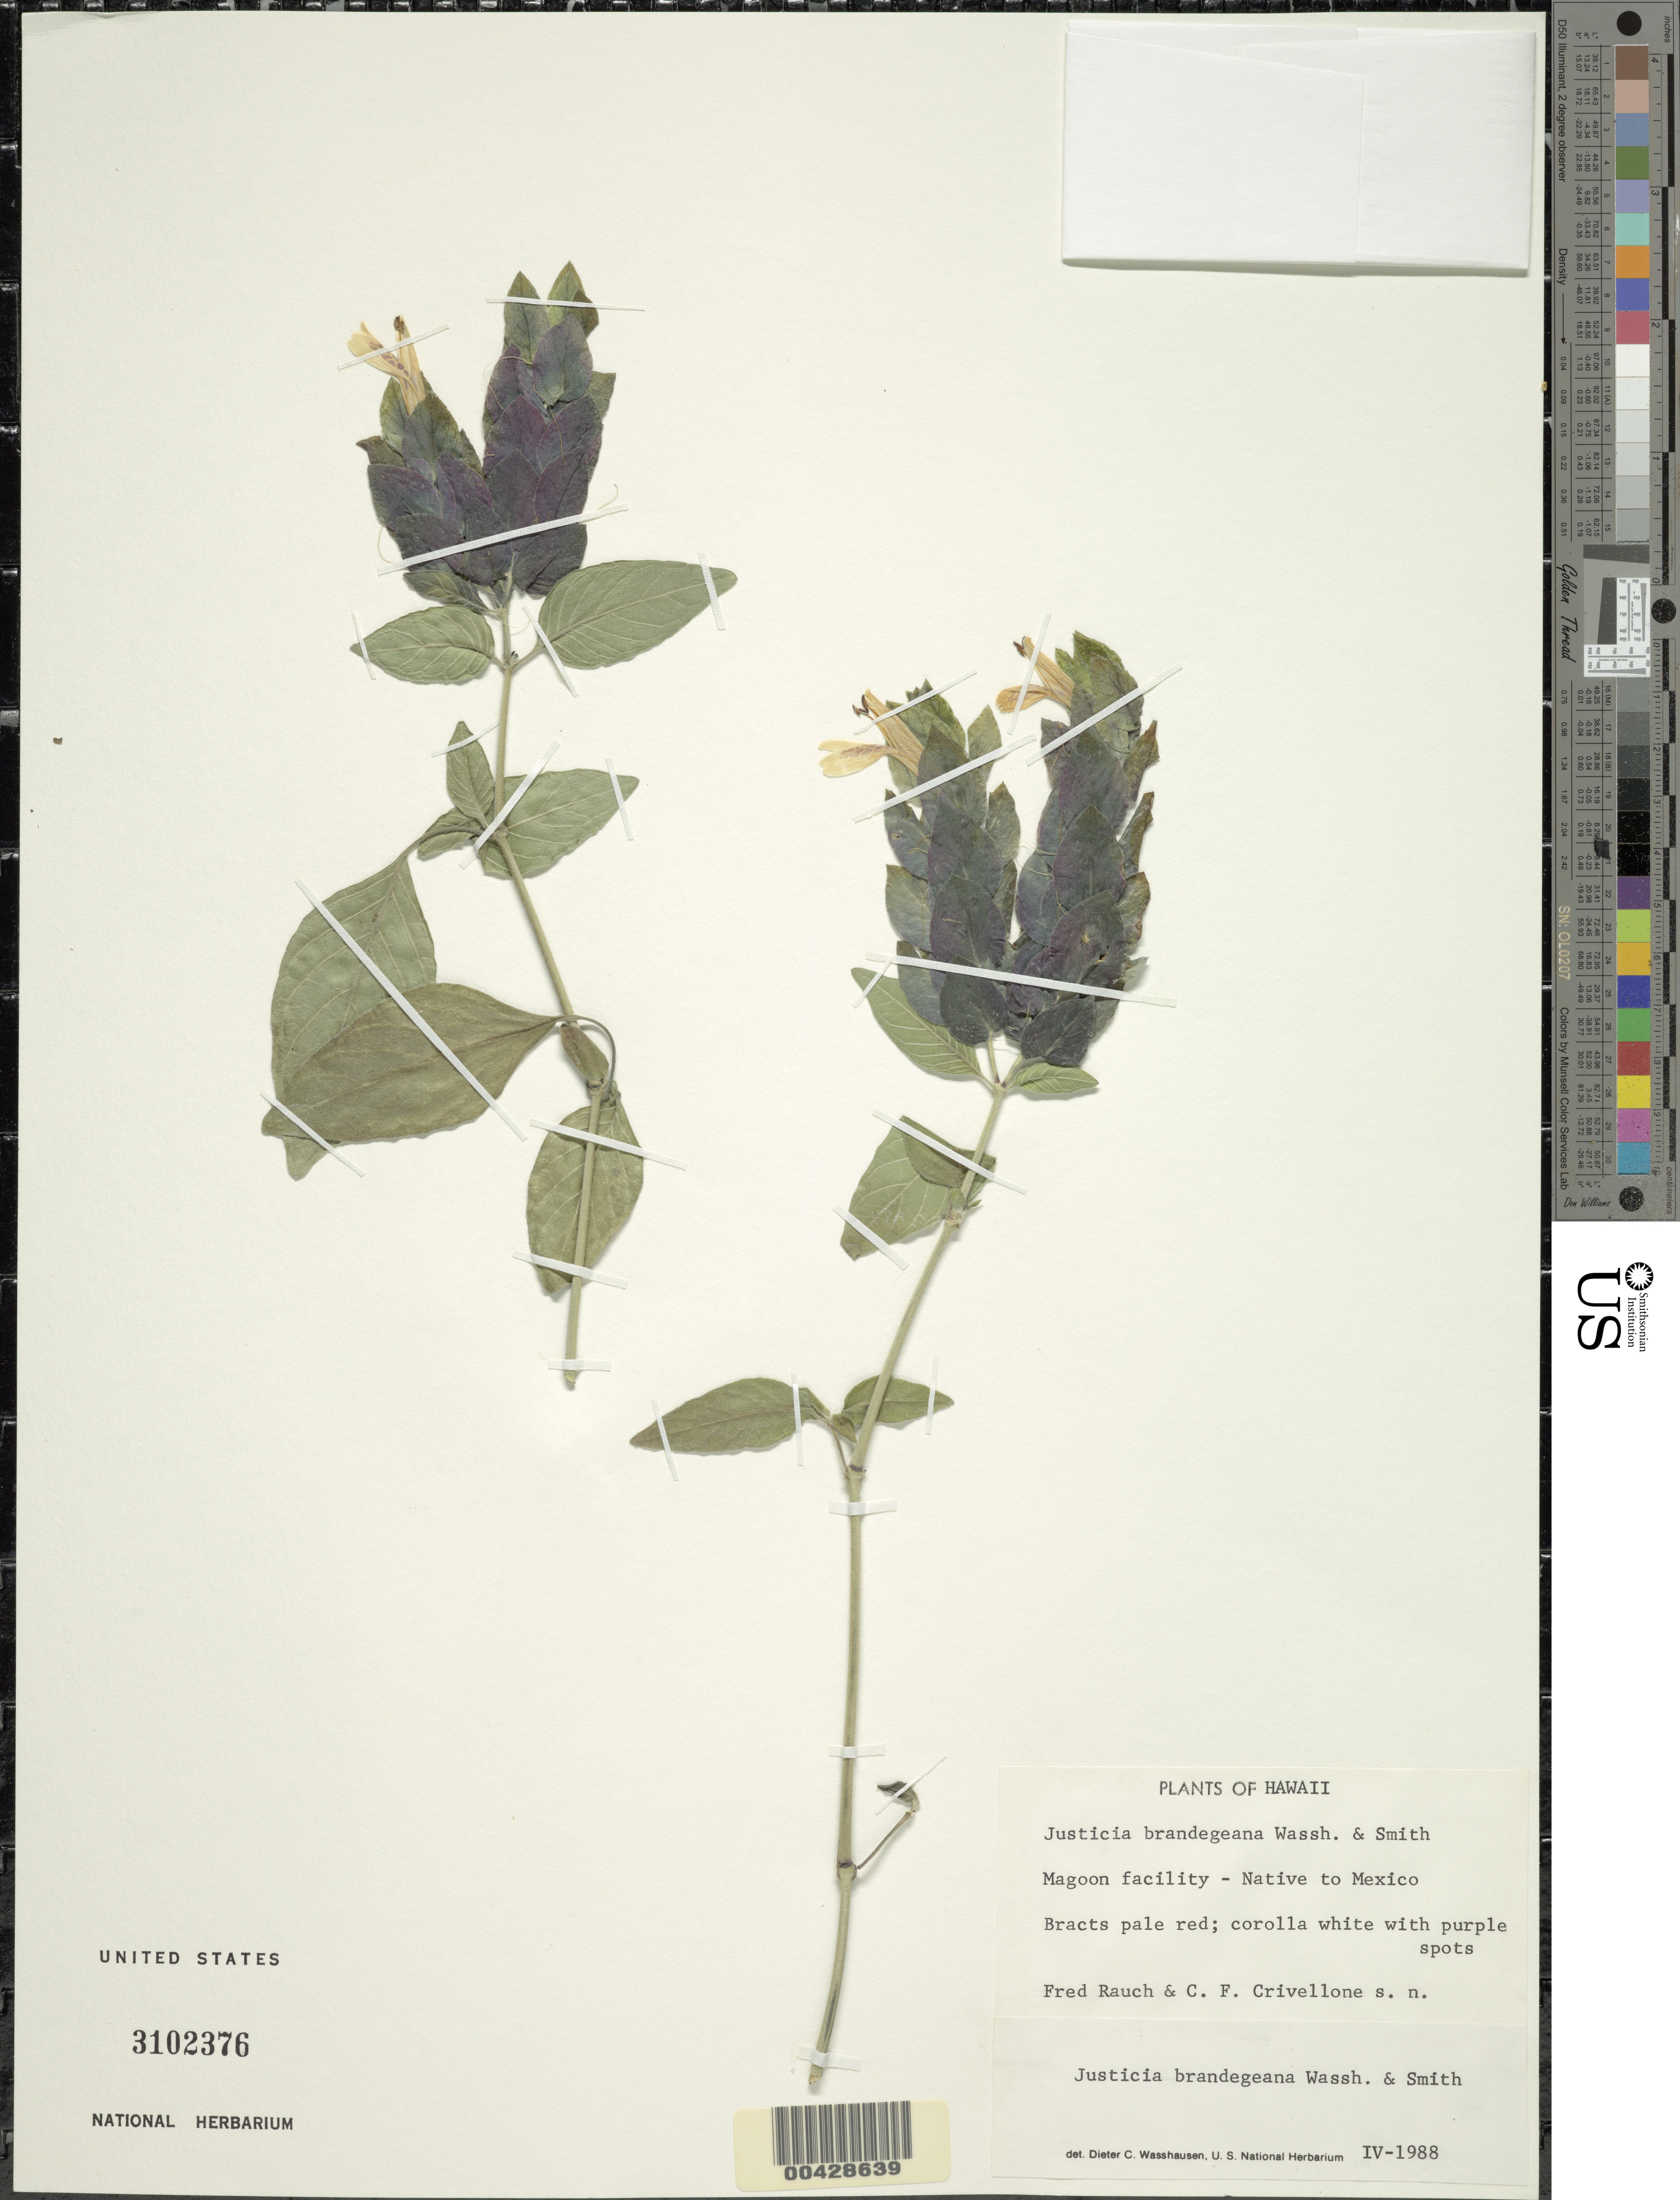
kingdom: Plantae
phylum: Tracheophyta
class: Magnoliopsida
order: Lamiales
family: Acanthaceae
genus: Justicia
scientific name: Justicia brandegeana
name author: Wassh. & L.B. Sm.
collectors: F. Rauch & C. Crivellone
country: United States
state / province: Hawaii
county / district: Honolulu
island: Oahu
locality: Magoon facility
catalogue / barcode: US 3102376